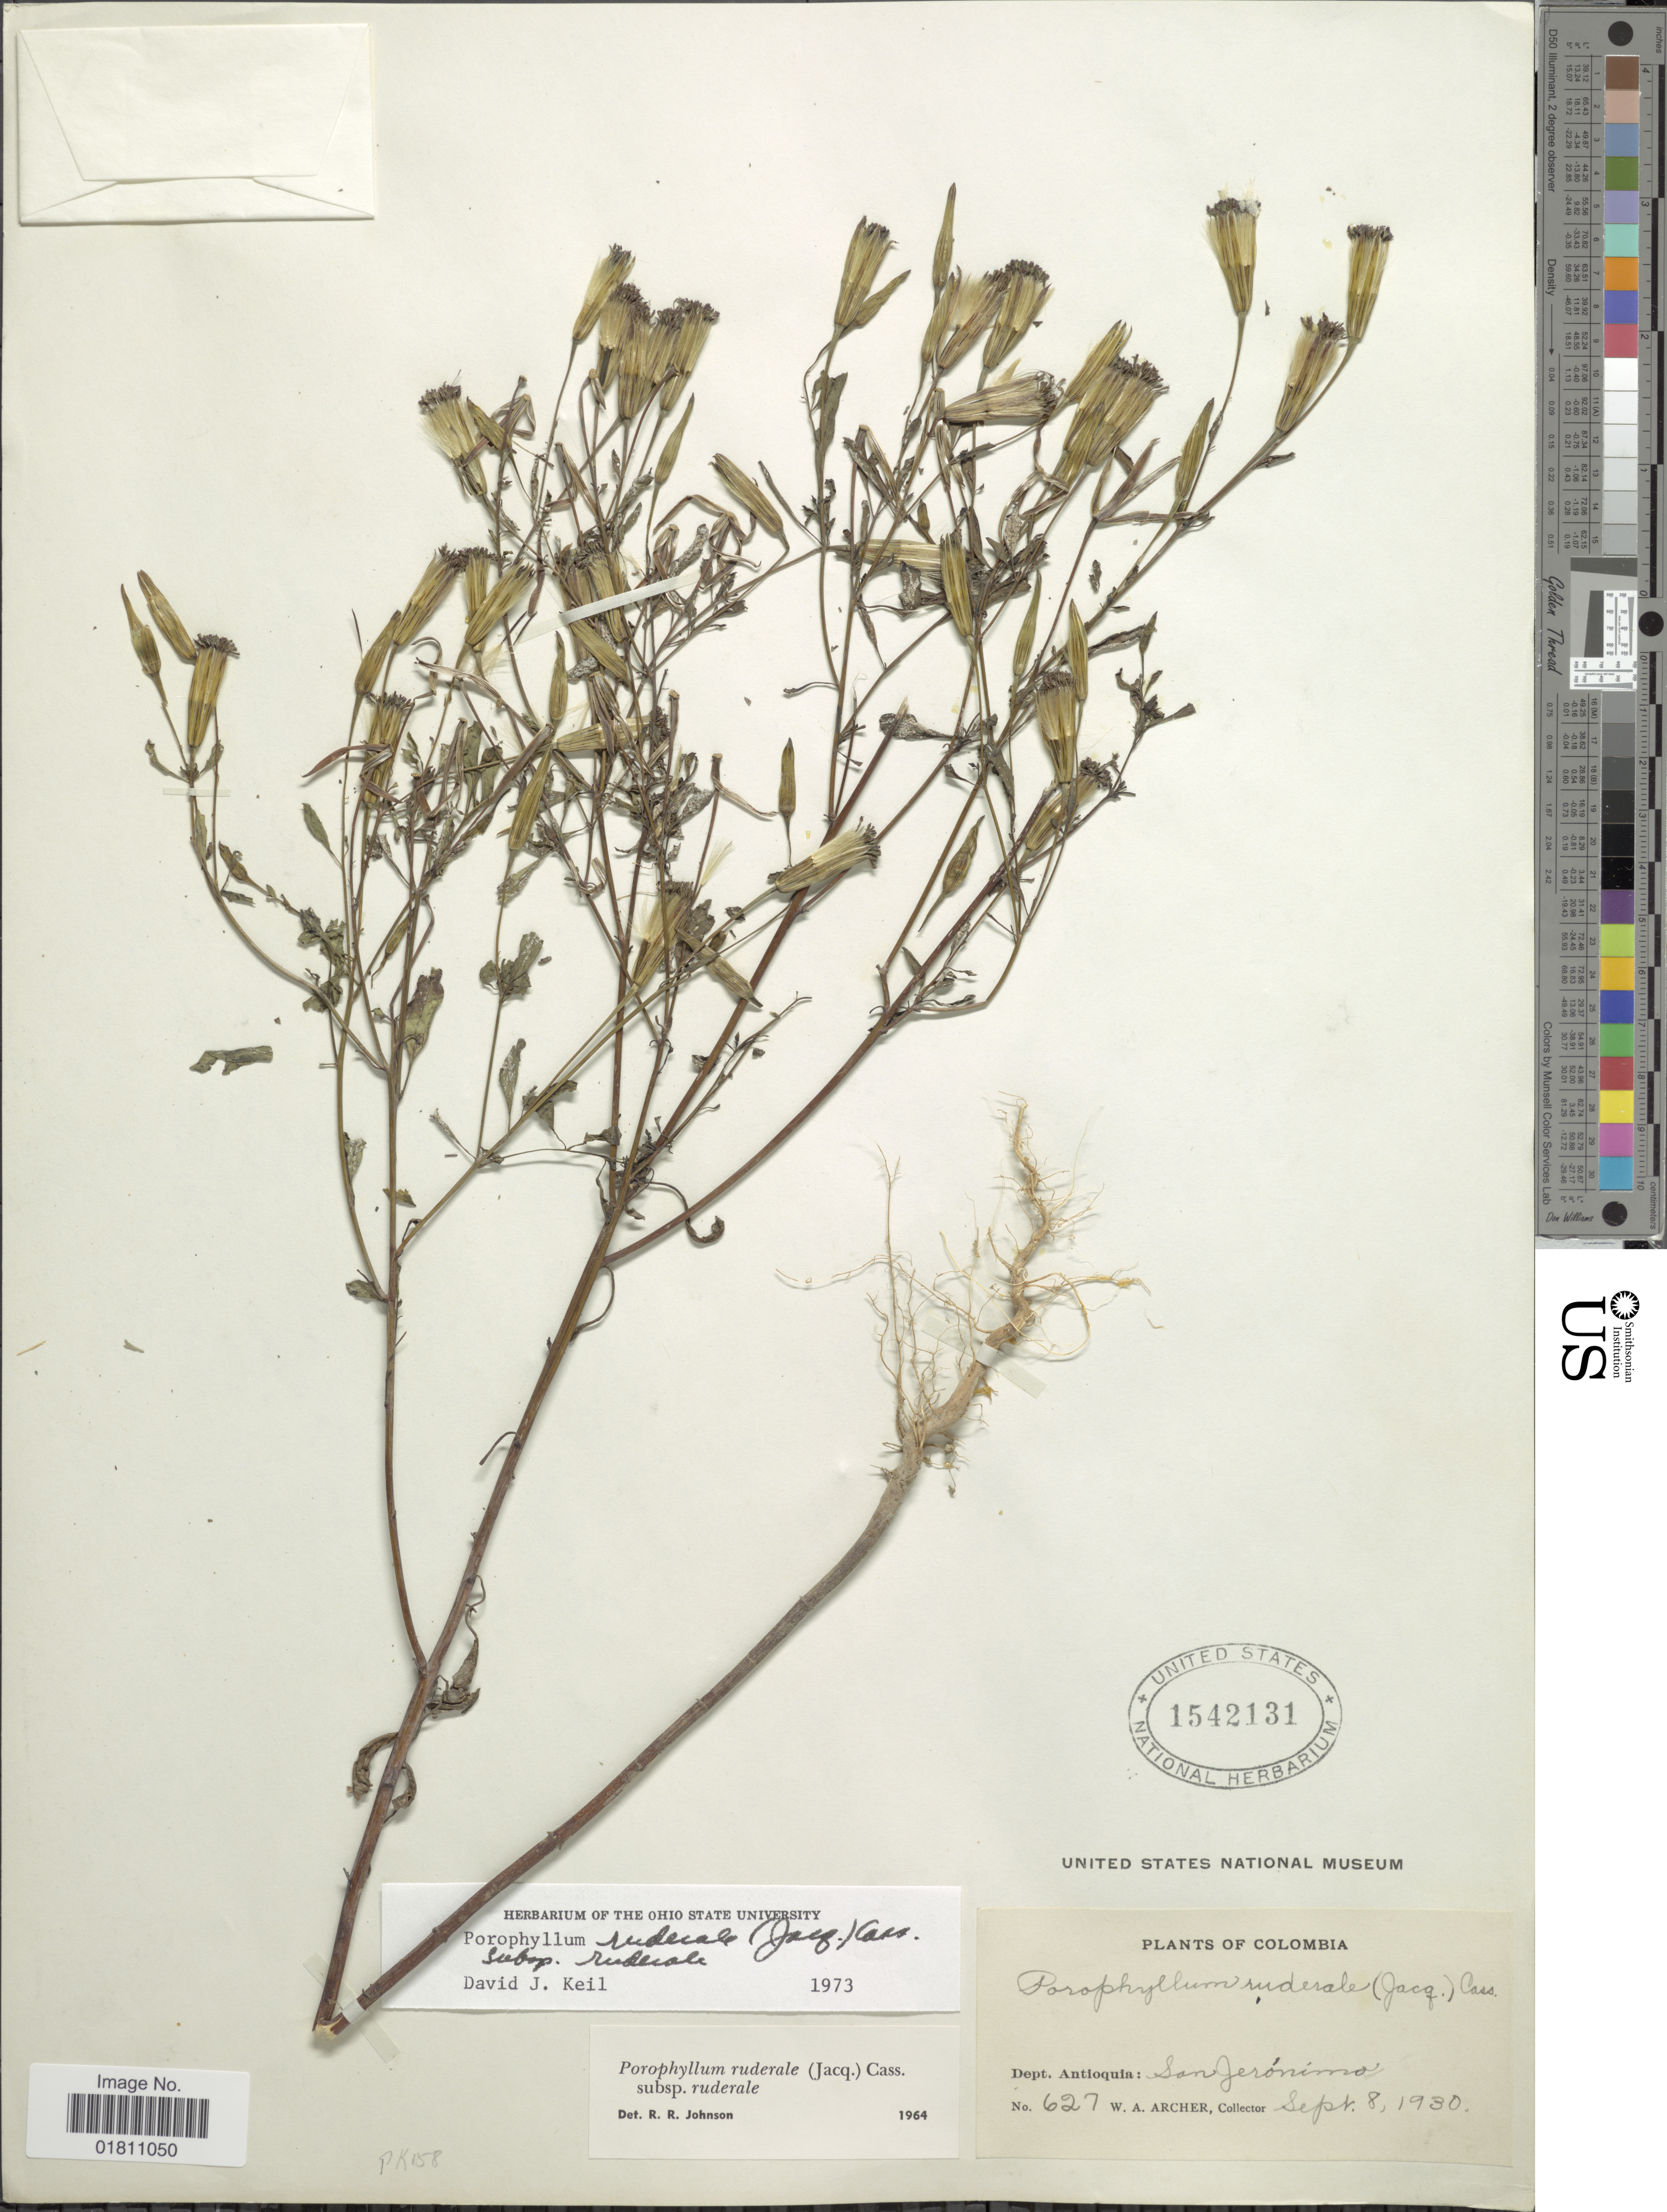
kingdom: Plantae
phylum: Tracheophyta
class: Magnoliopsida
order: Asterales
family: Asteraceae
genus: Porophyllum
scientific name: Porophyllum ruderale subsp. ruderale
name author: (Jacq.) Cass.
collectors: W. A. Archer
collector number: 627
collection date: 1930-09-08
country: Colombia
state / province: Antioquia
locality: Dept. Antioquia: San Jerónimo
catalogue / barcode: US 1542131